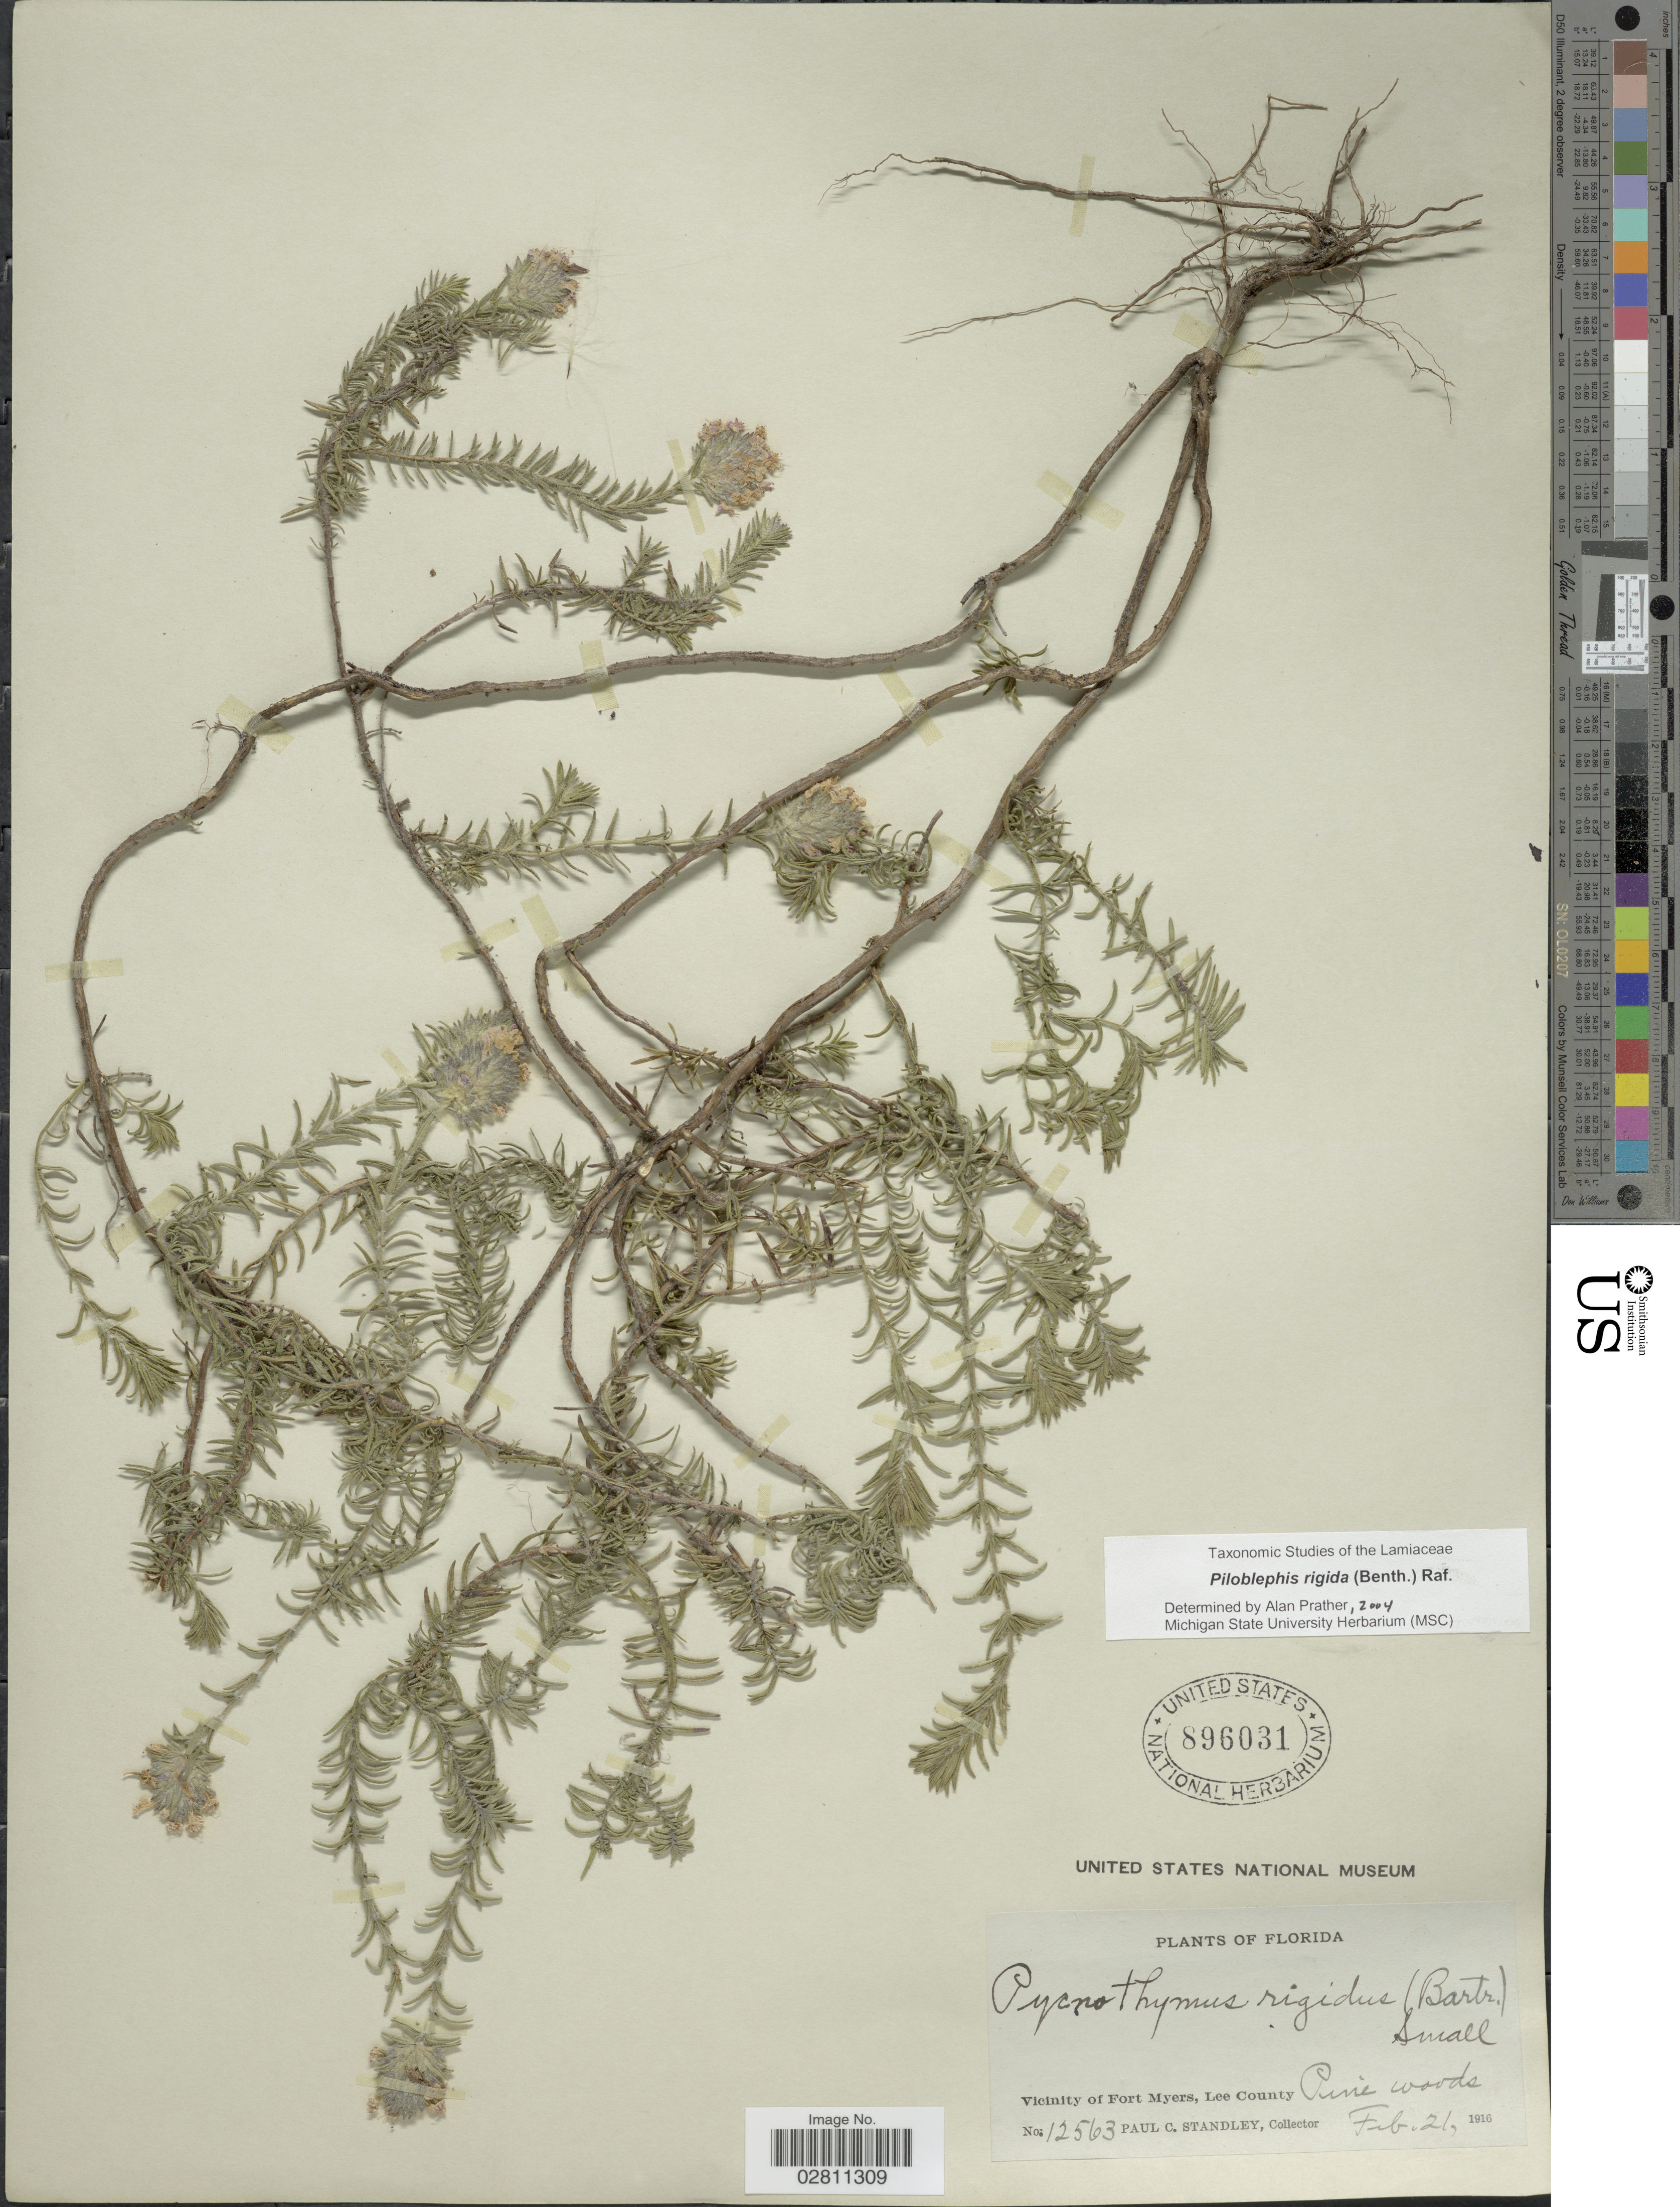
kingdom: Plantae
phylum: Tracheophyta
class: Magnoliopsida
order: Lamiales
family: Lamiaceae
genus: Piloblephis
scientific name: Piloblephis rigida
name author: (Bartram ex Benth.) Raf.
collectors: P. C. Standley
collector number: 12563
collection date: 1926-02-21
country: United States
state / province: Florida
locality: Vicinity of Fort Myers, Lee County.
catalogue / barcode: US 896031